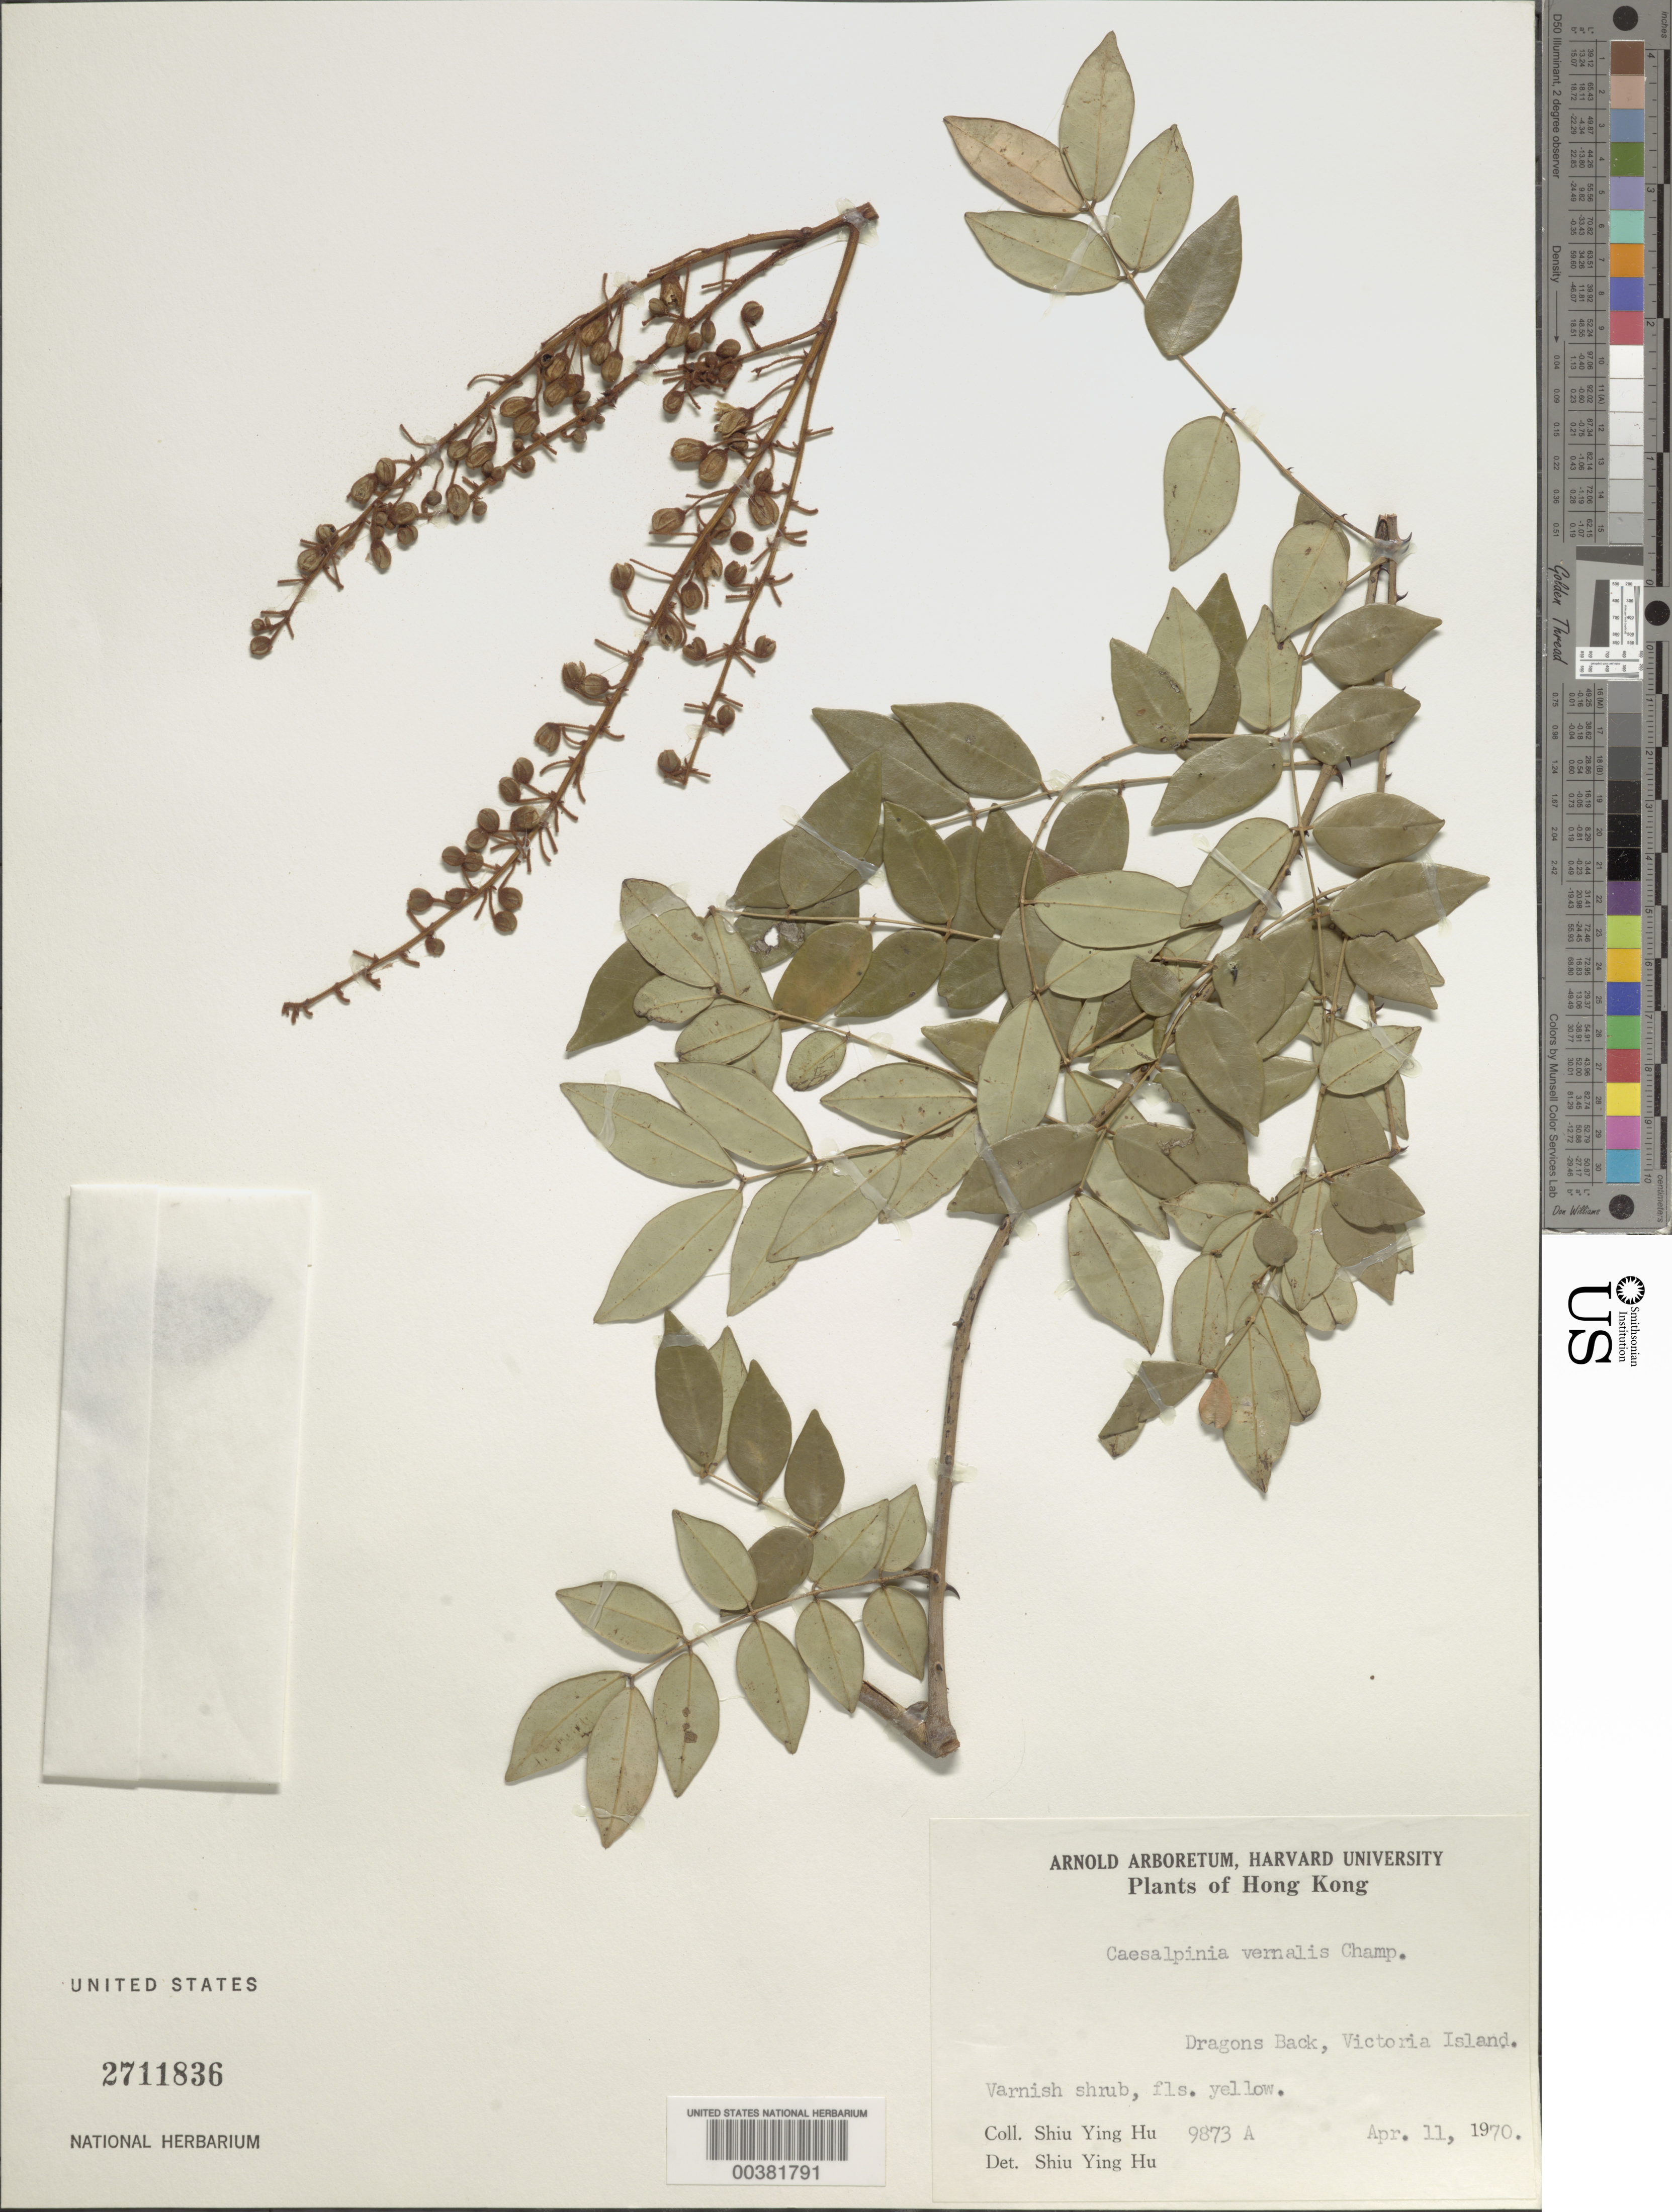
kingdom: Plantae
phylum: Tracheophyta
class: Magnoliopsida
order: Fabales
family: Fabaceae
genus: Ticanto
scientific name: Ticanto vernalis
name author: (Champion ex Benth.) R. Clark & Gagnon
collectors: S. Y. Hu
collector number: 9873a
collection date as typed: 11 Apr 1970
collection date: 1970-04-11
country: China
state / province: Hong Kong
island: Hong Kong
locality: Dragons back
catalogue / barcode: US 2711836